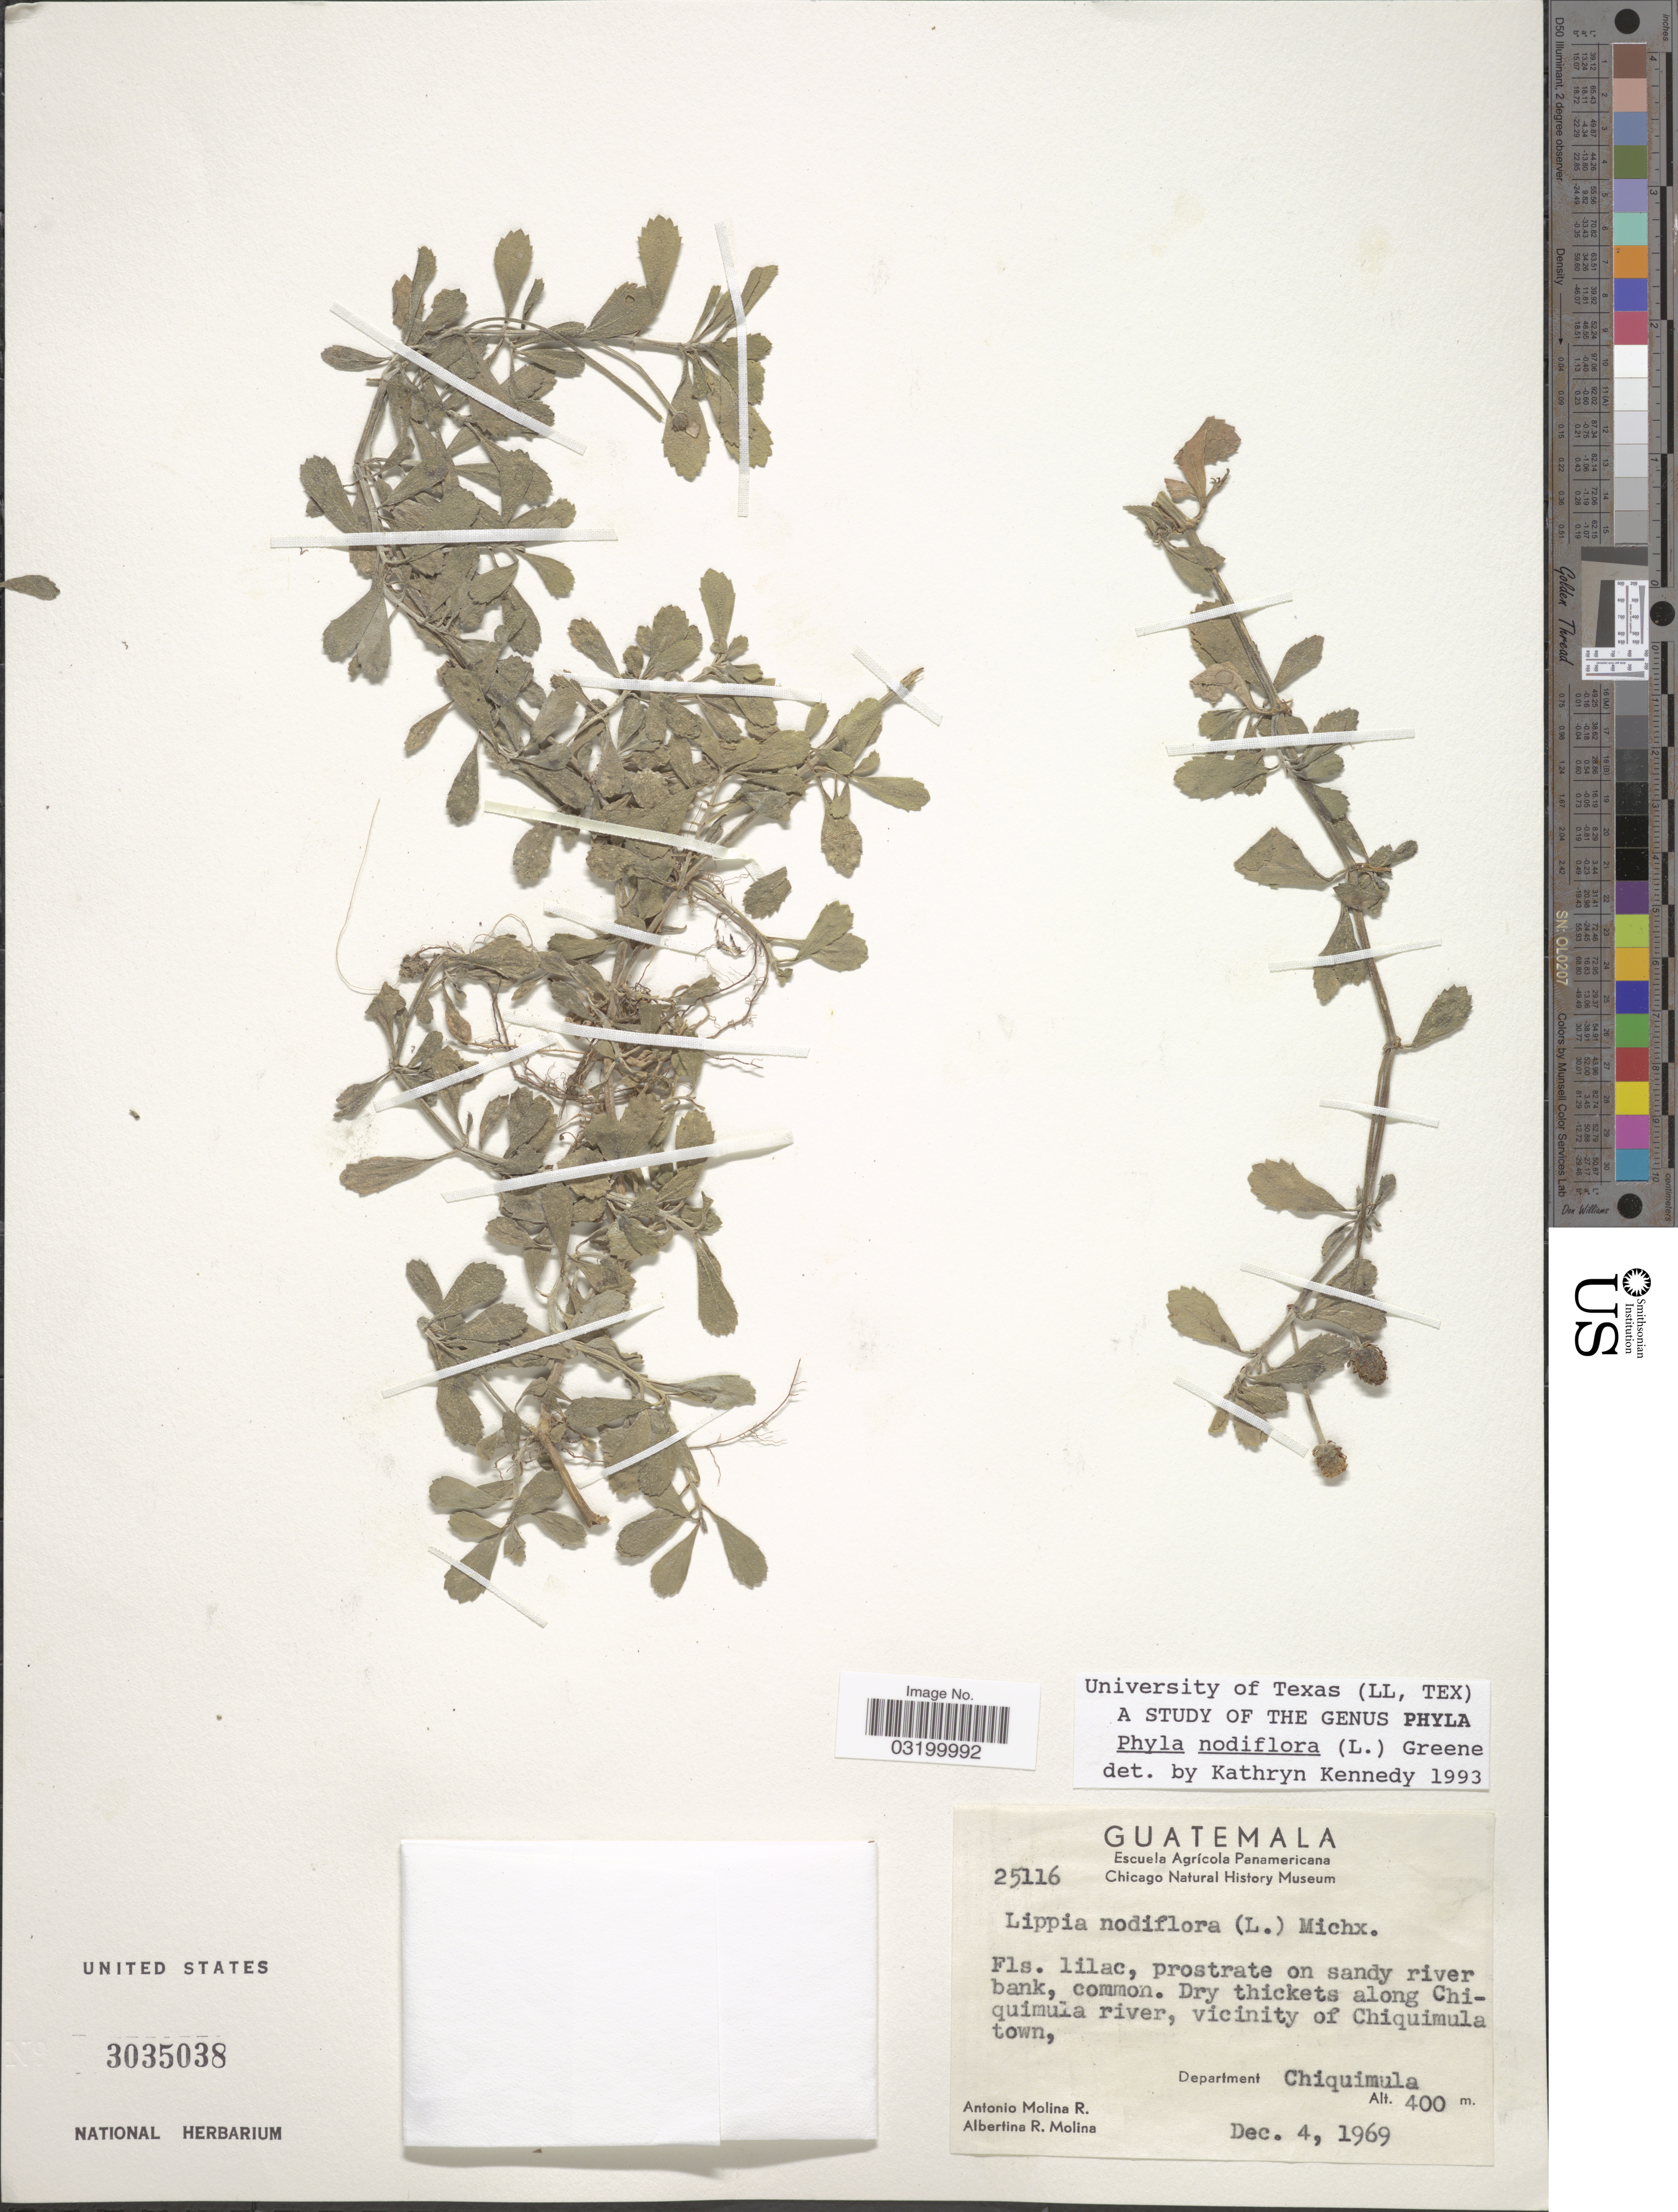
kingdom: Plantae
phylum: Tracheophyta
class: Magnoliopsida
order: Lamiales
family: Verbenaceae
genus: Phyla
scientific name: Phyla nodiflora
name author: (L.) Greene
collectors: A. Molina R. & A. R. Molina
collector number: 25116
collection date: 1969-12-04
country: Guatemala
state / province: Chiquimula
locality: Dry thickets along Chiquimula river, vicinity of Chiquimula town, Department Chiquimula.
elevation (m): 400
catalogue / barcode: US 3035038